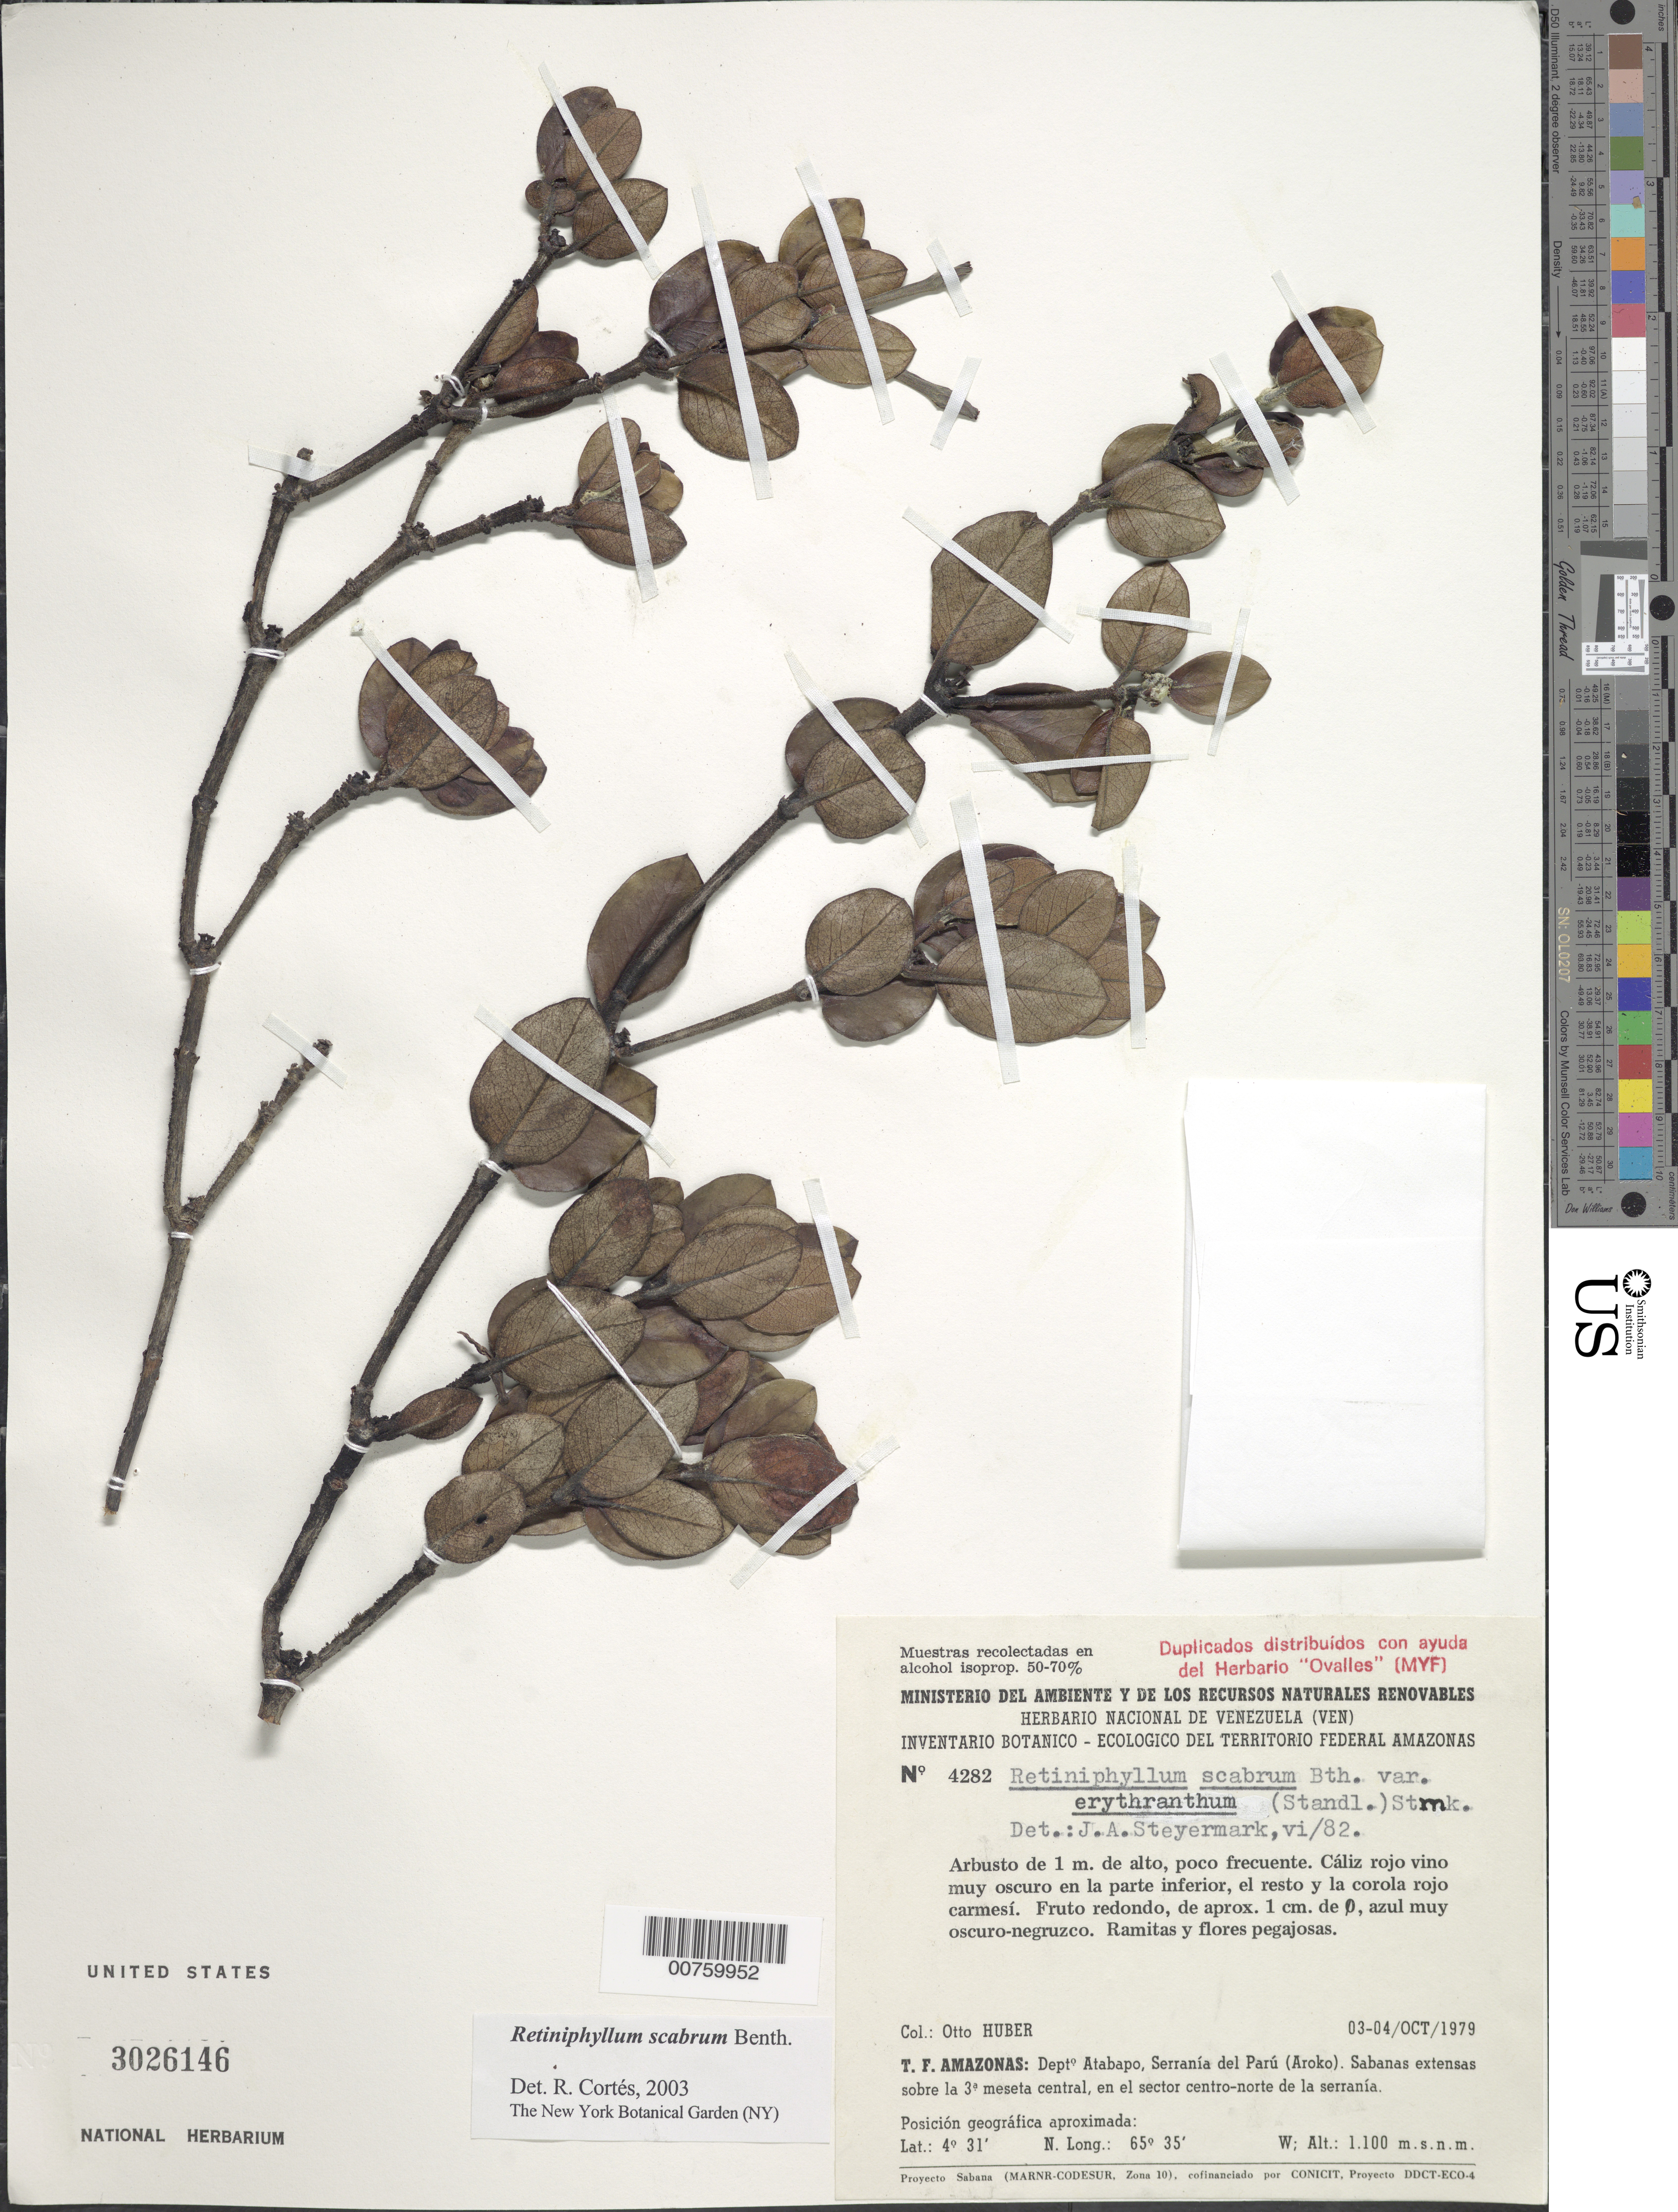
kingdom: Plantae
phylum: Tracheophyta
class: Magnoliopsida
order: Gentianales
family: Rubiaceae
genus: Retiniphyllum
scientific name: Retiniphyllum scabrum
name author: Benth.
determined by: Cortes R., G.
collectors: O. Huber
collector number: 4282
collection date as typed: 3-Oct-79 to 4-Oct-79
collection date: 1979-10-03/1979-10-04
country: Venezuela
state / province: Amazonas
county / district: Atabapo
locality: Serranía del Parú (Aroko), sobre la 3ª meseta central, en el sector centro-norte de la serranía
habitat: Sabanas estensas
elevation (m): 1100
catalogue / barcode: US 3026146